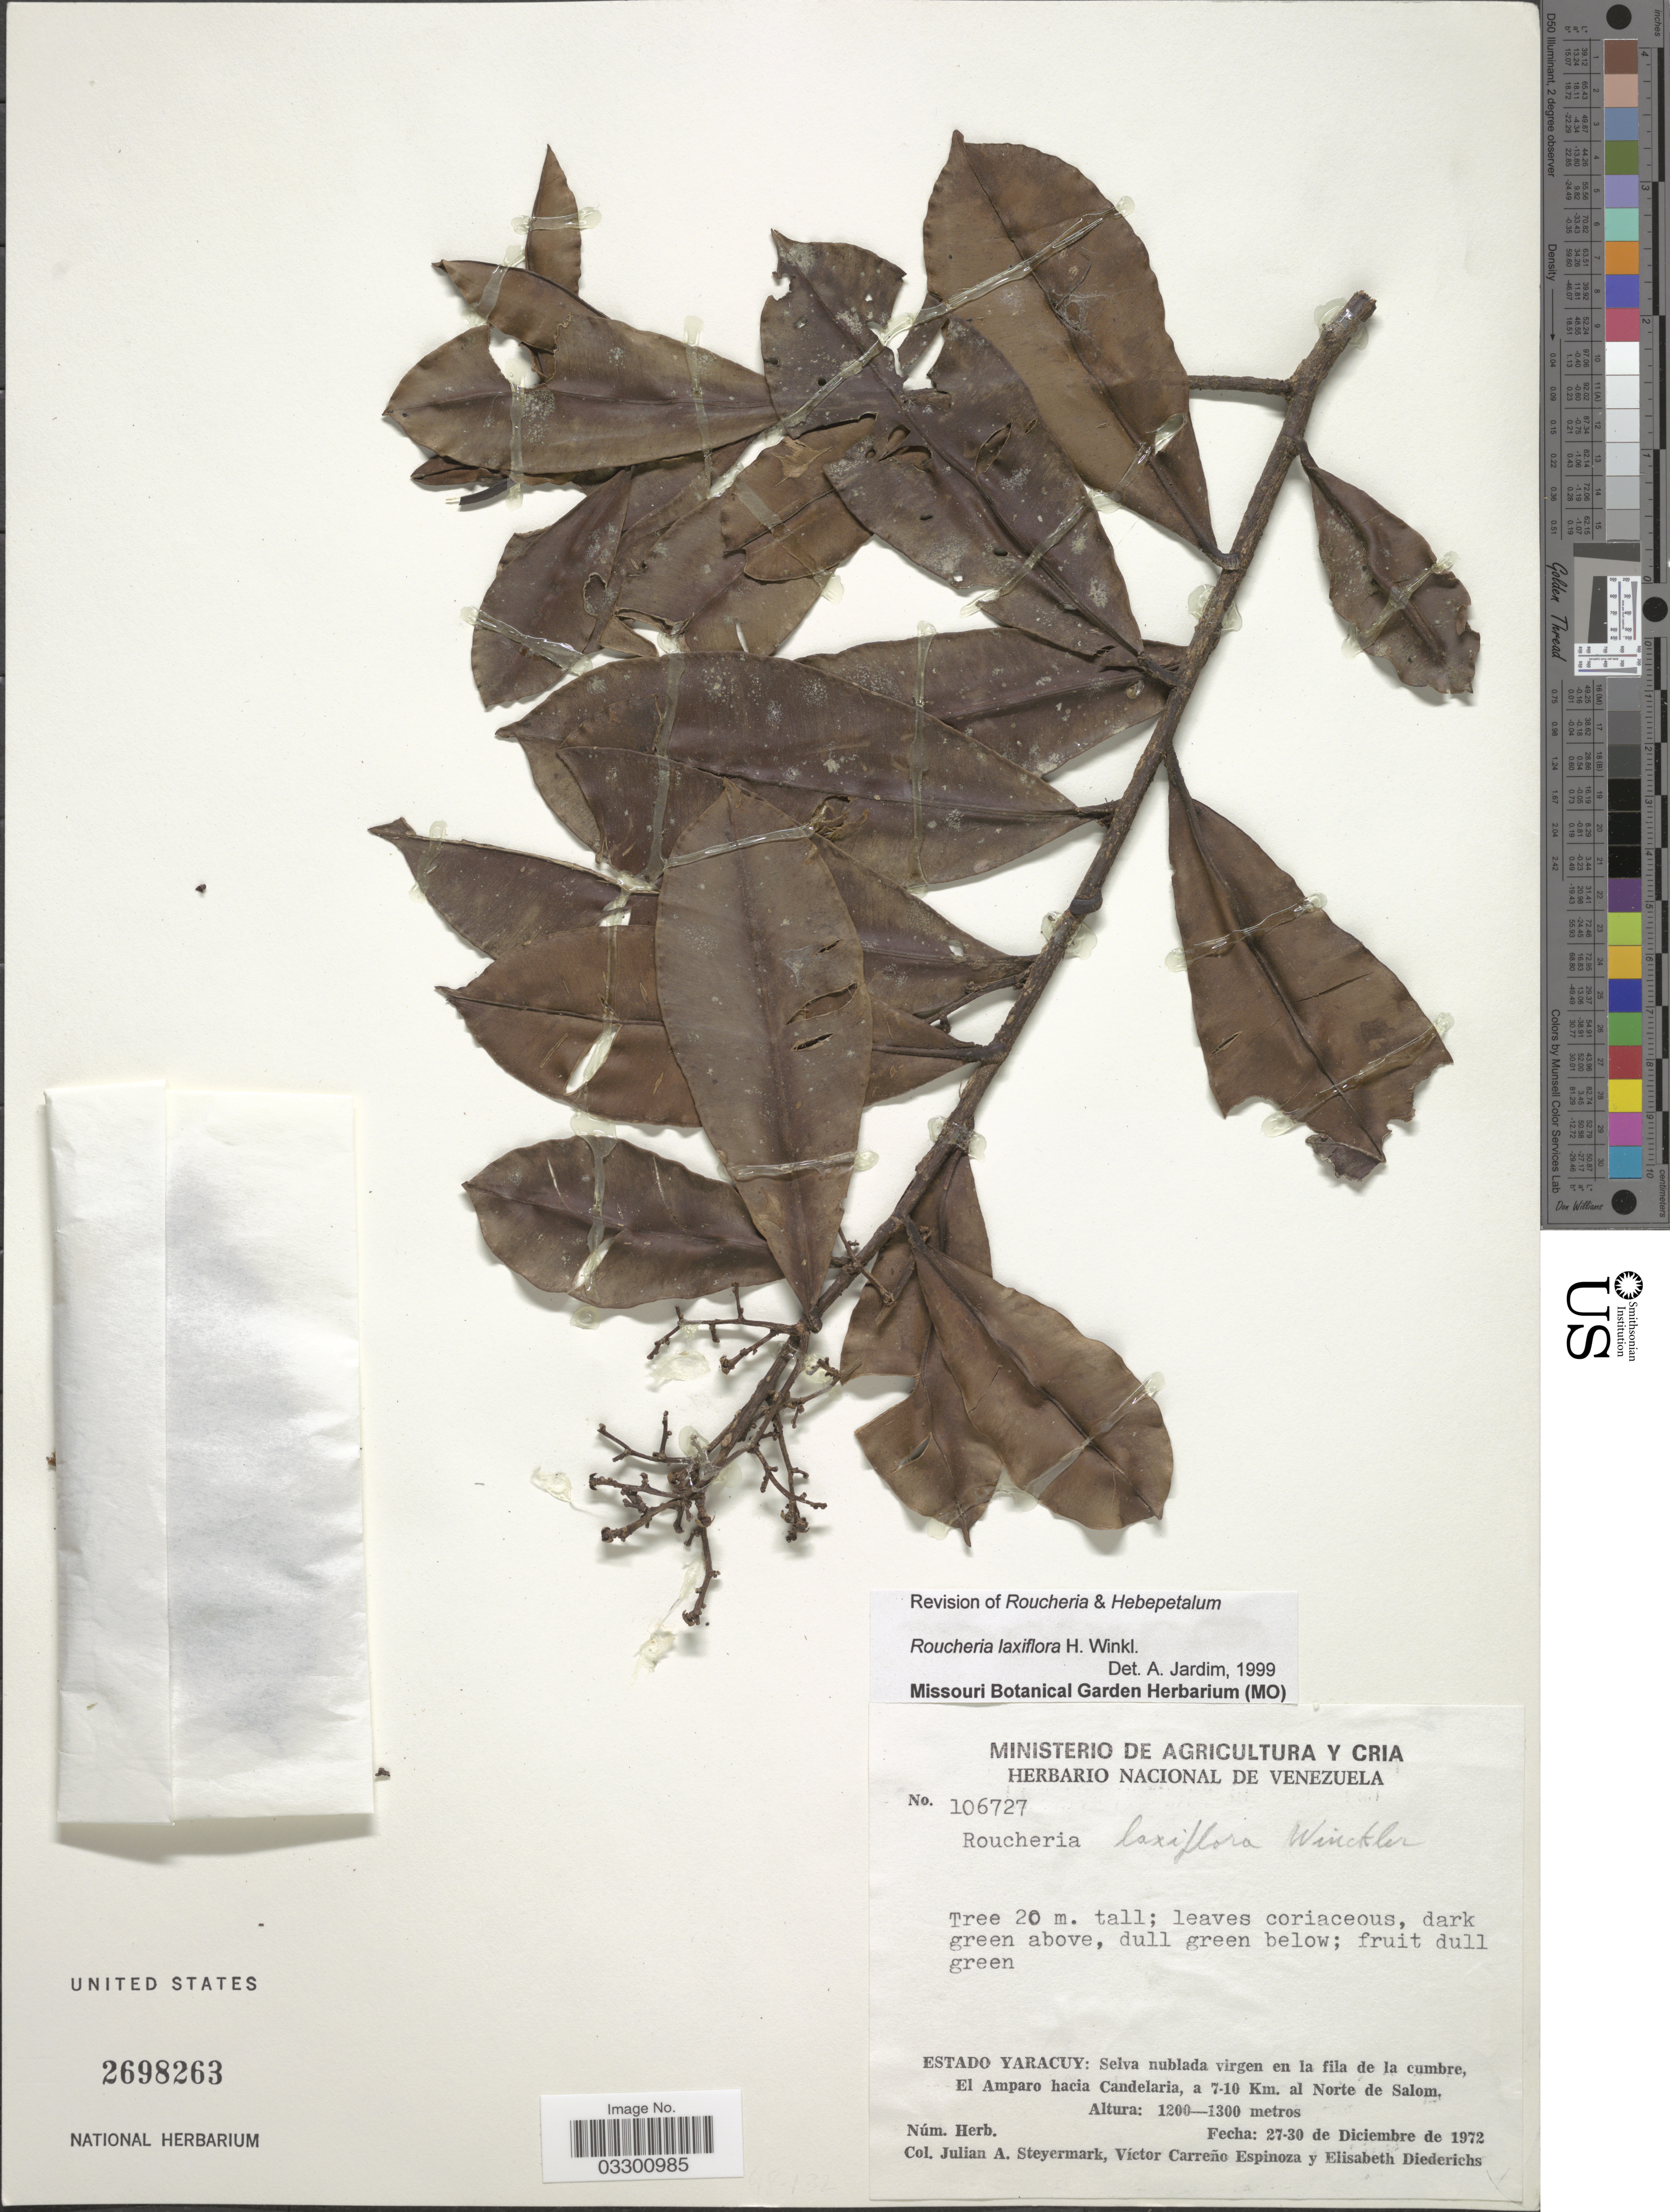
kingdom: Plantae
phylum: Tracheophyta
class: Magnoliopsida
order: Malpighiales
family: Linaceae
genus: Roucheria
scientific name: Roucheria laxiflora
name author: H. Winkl.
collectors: J. Steyermark, V. Espinoza & E. Diederichs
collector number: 106727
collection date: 1972-12-27/1972-12-30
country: Venezuela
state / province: Yaracuy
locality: Selva nublada virgen en la fila de la cumbre, El Amparo hacia Candelaria, a 7-10 Km. al Norte de Salom.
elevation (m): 1200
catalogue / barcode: US 2698263